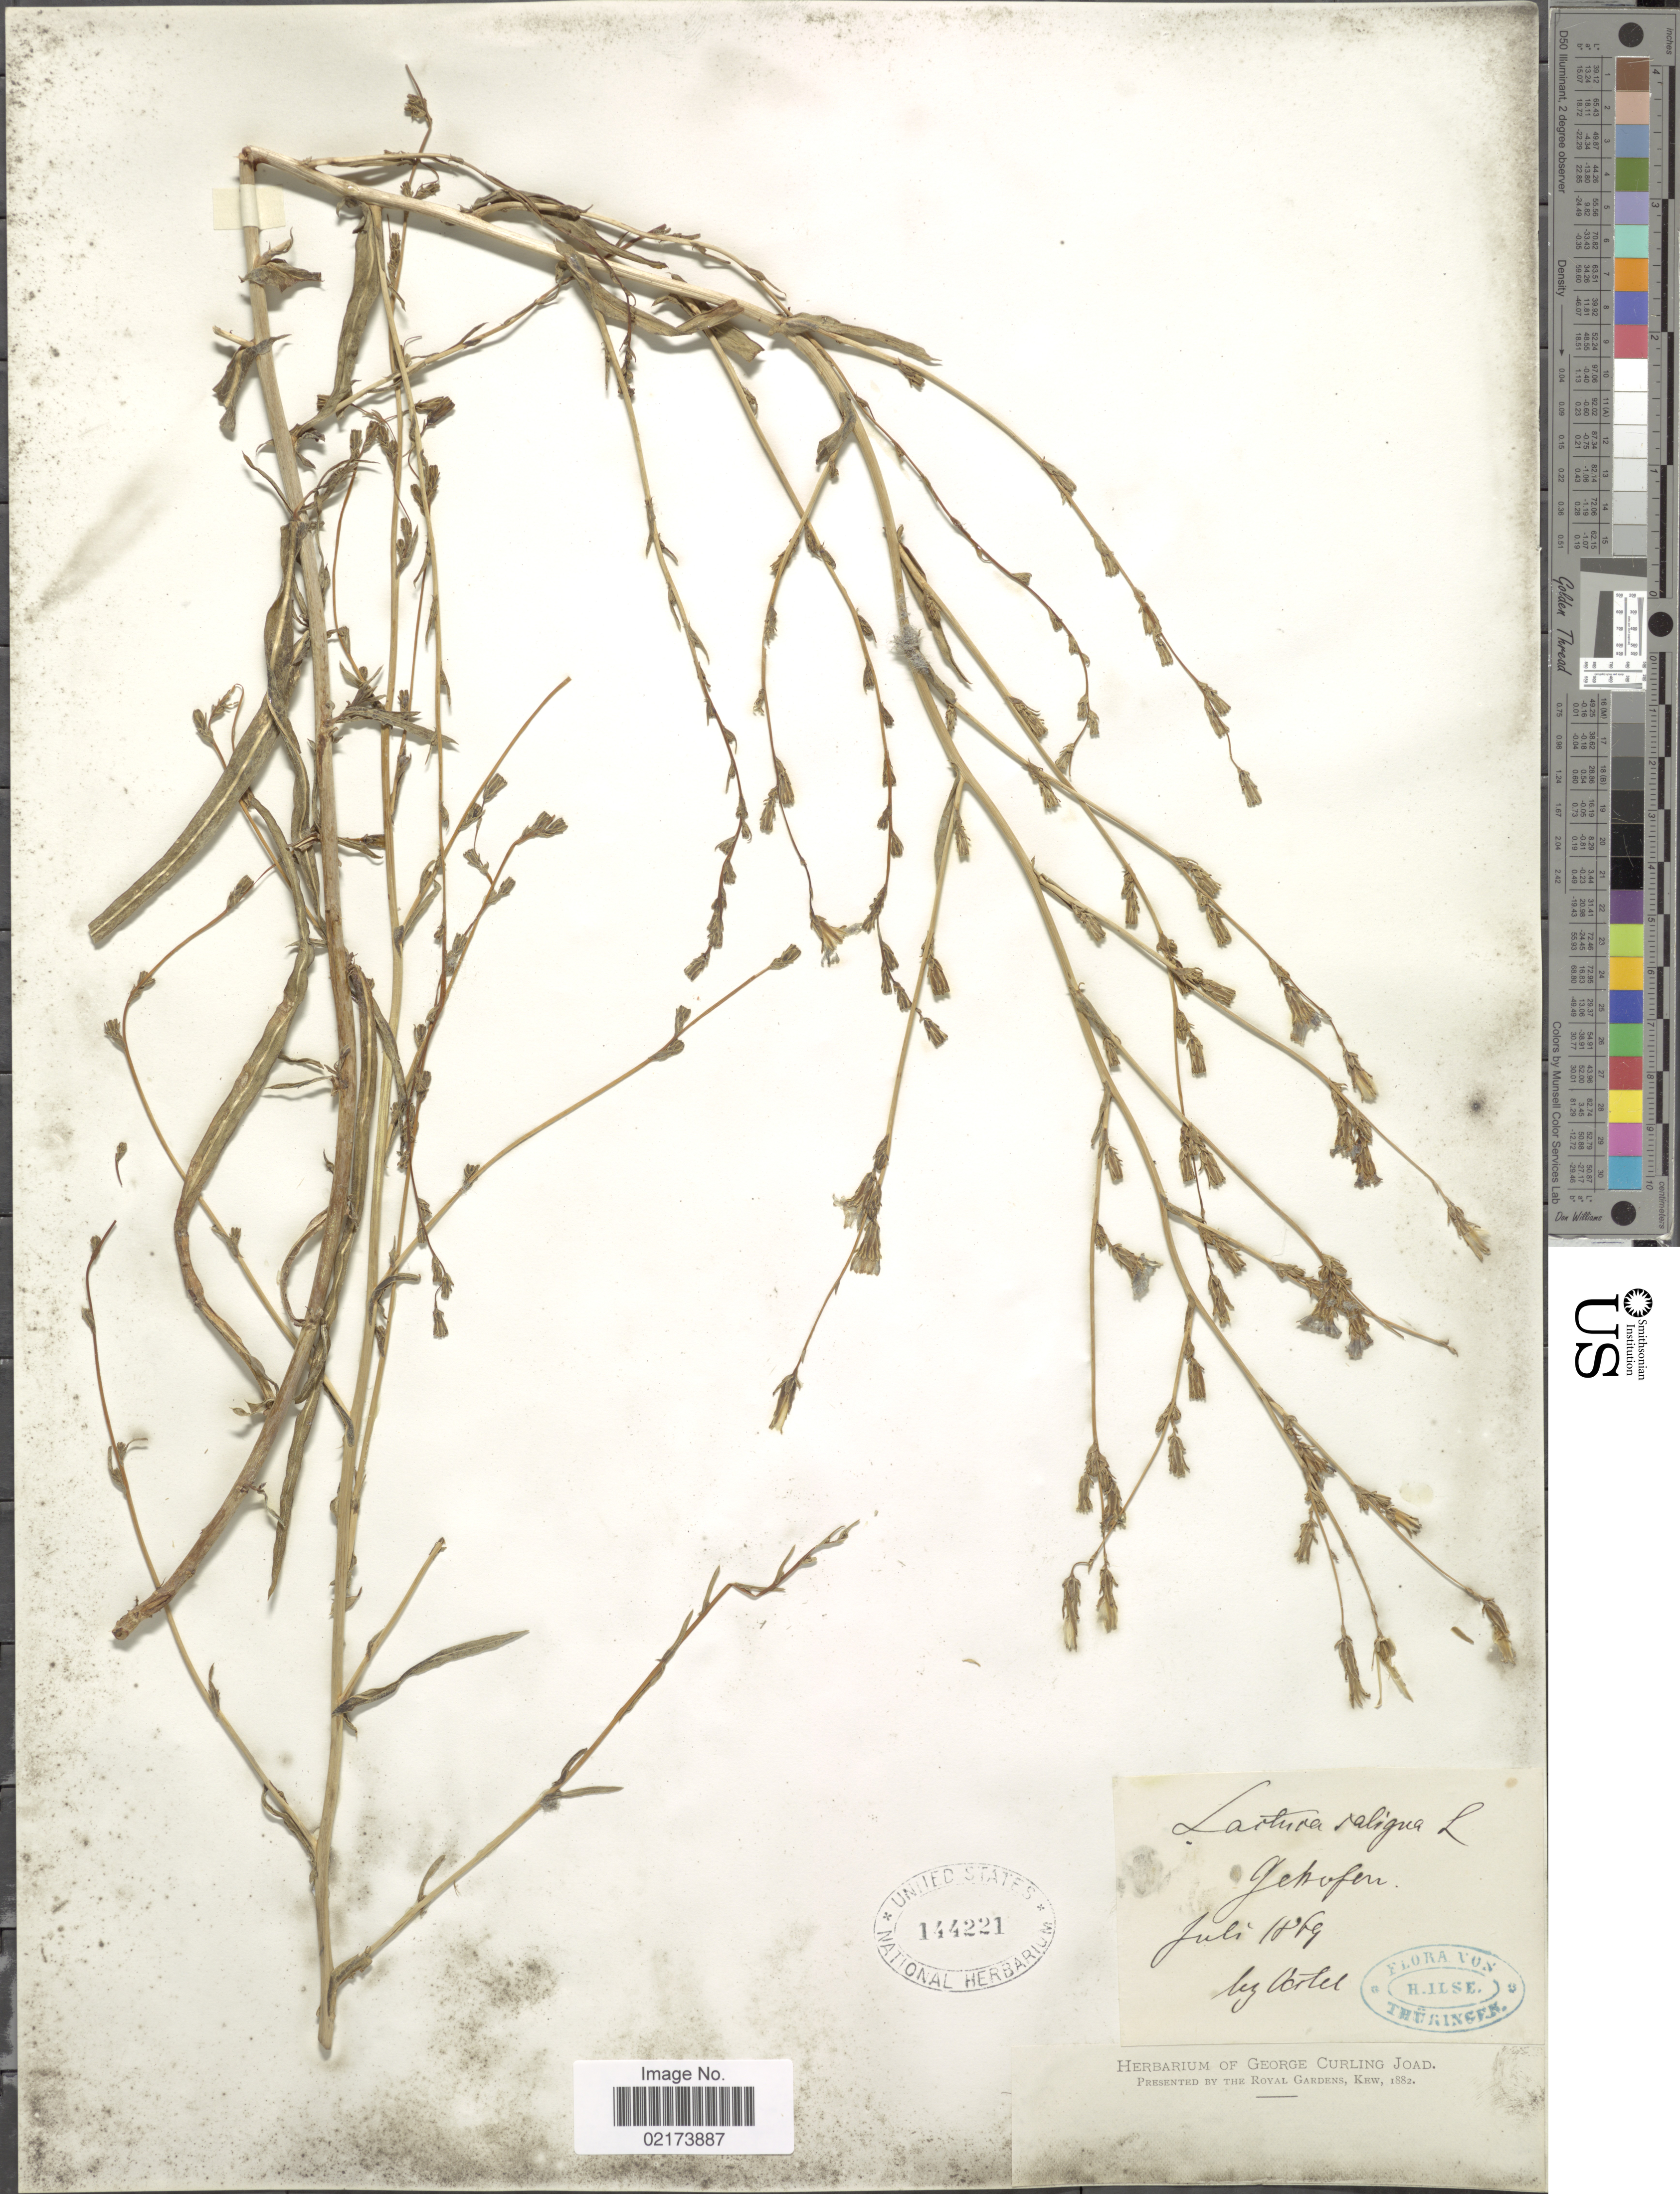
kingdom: Plantae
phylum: Tracheophyta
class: Magnoliopsida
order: Asterales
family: Asteraceae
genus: Lactuca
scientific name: Lactuca saligna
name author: L.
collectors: Ocrtel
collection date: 1869-07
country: Germany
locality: Gehofen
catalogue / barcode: US 144221